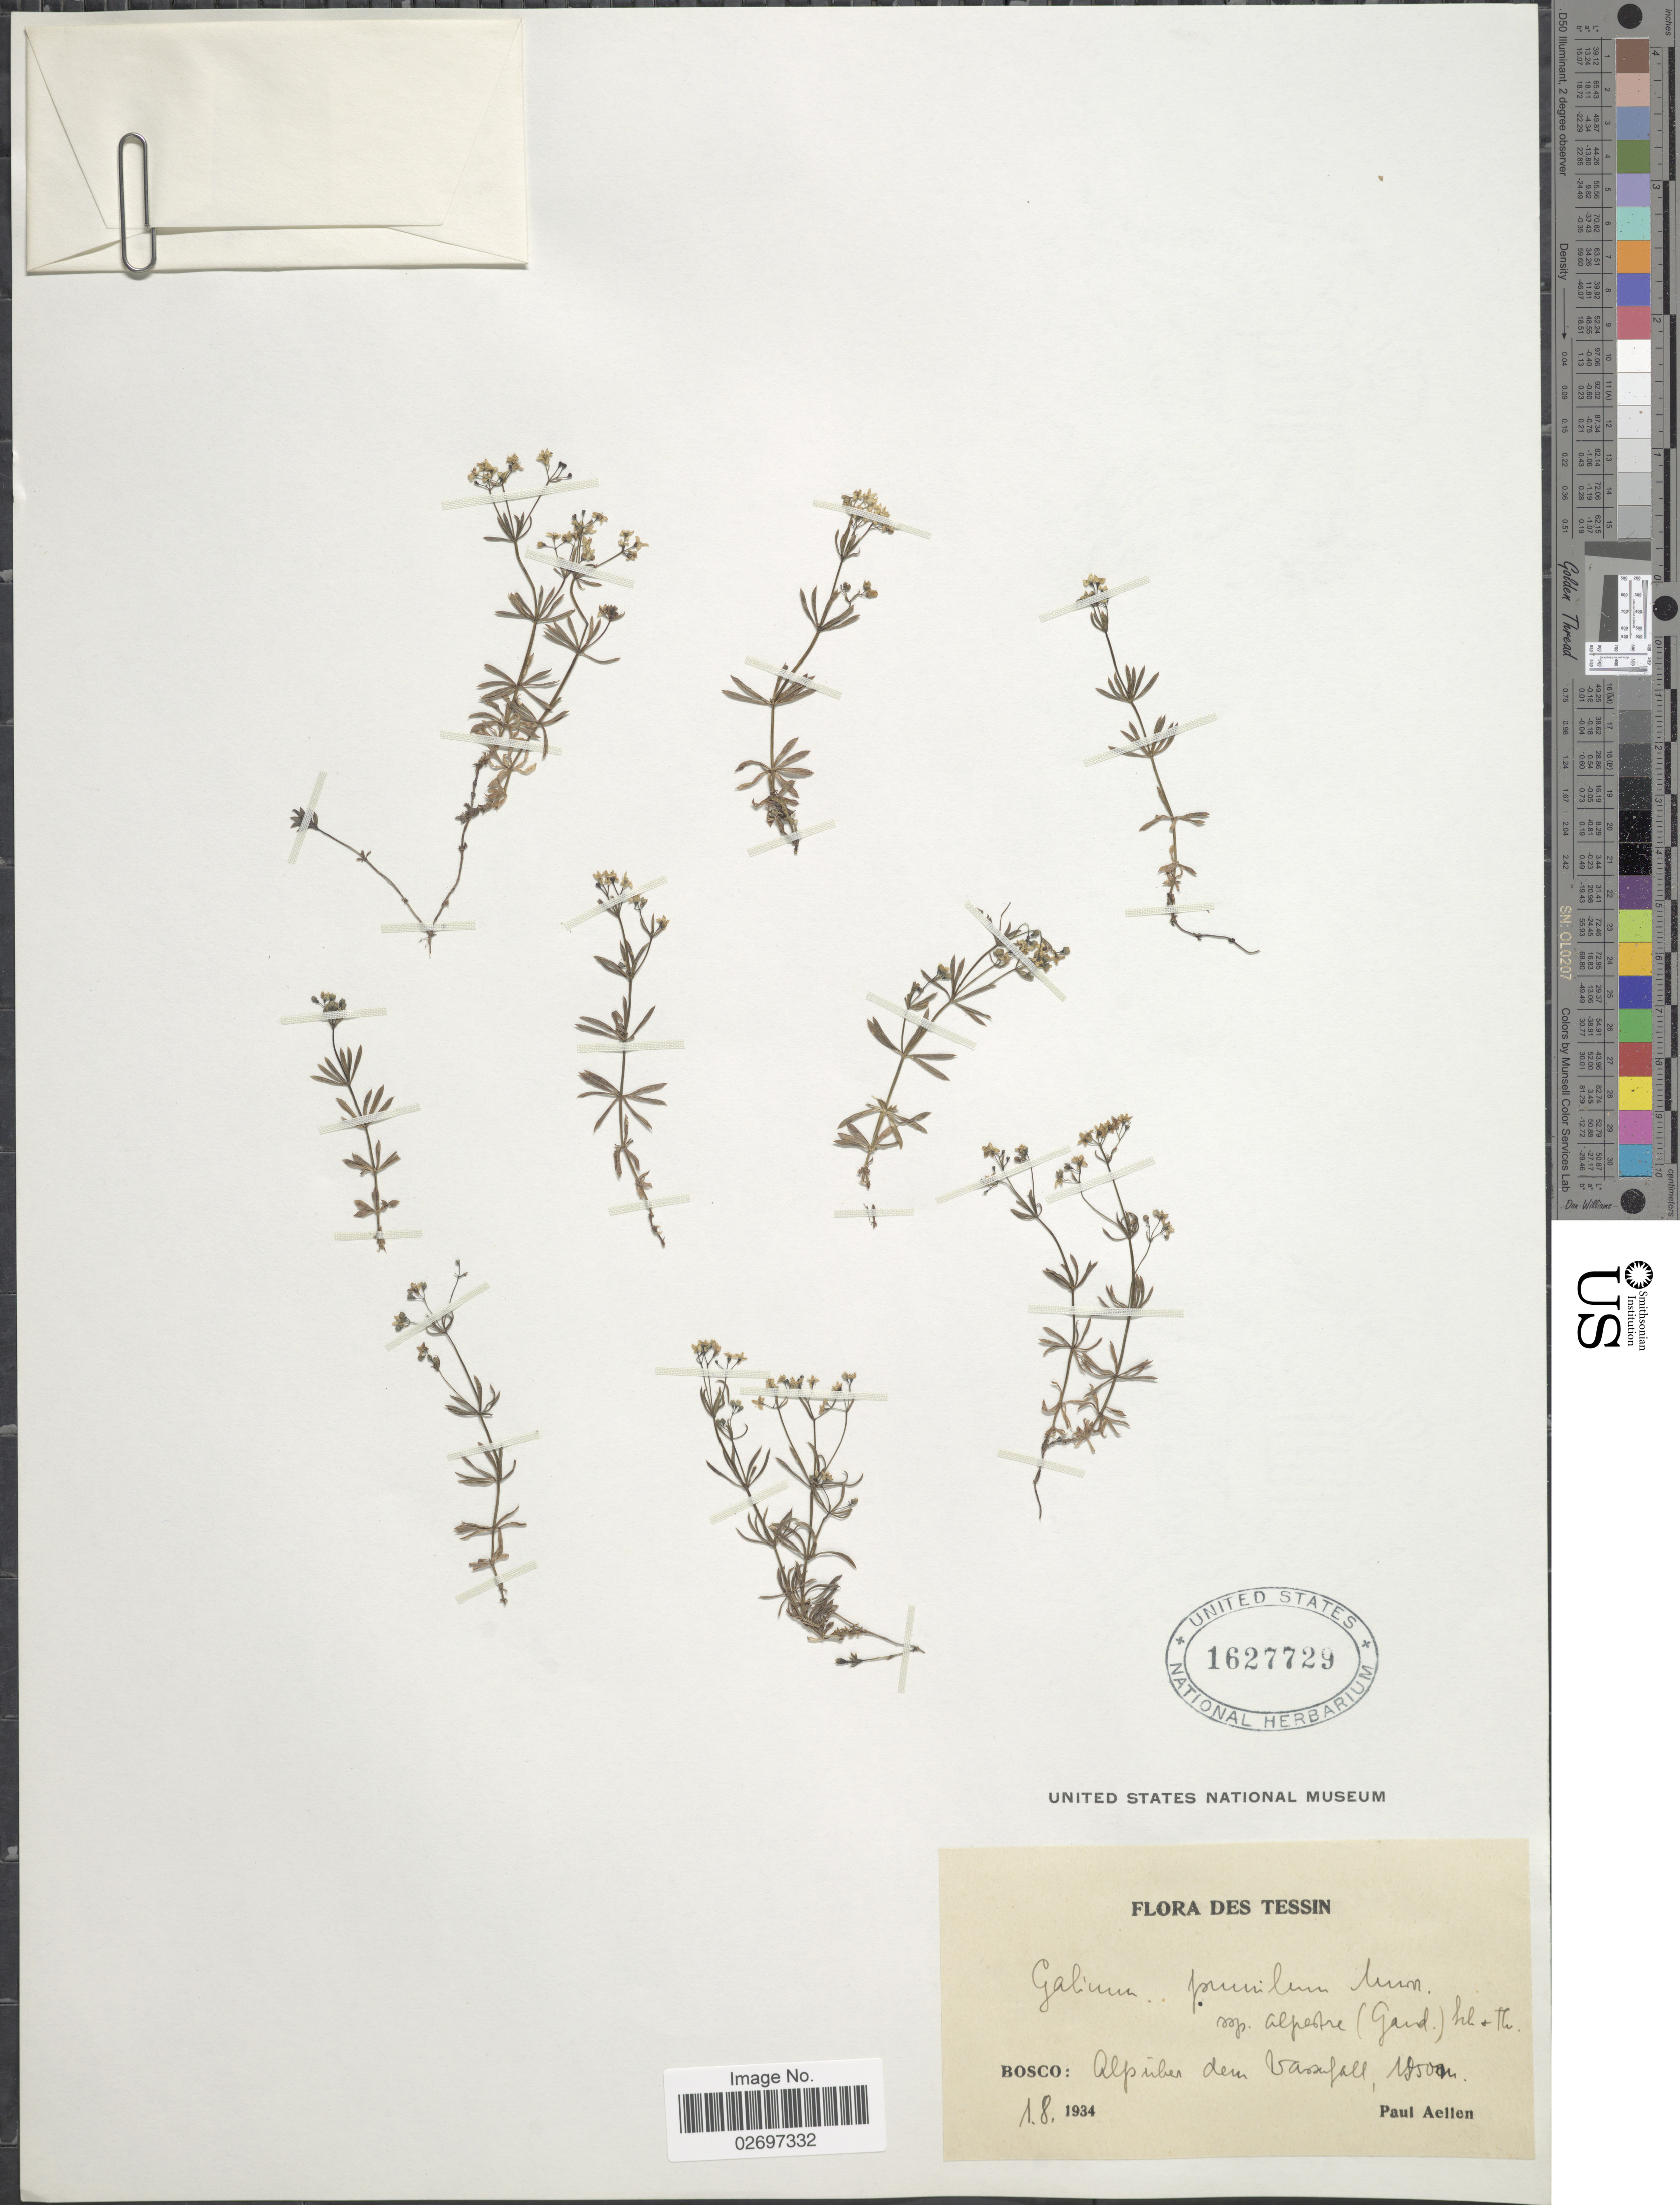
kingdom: Plantae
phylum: Tracheophyta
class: Magnoliopsida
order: Gentianales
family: Rubiaceae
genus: Galium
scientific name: Galium pumilum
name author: Murray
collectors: P. Aellen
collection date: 1934-08-01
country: Switzerland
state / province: Ticino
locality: Tessin. Bosco. Alpubes dem Vassenfall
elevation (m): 1850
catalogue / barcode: US 1627729